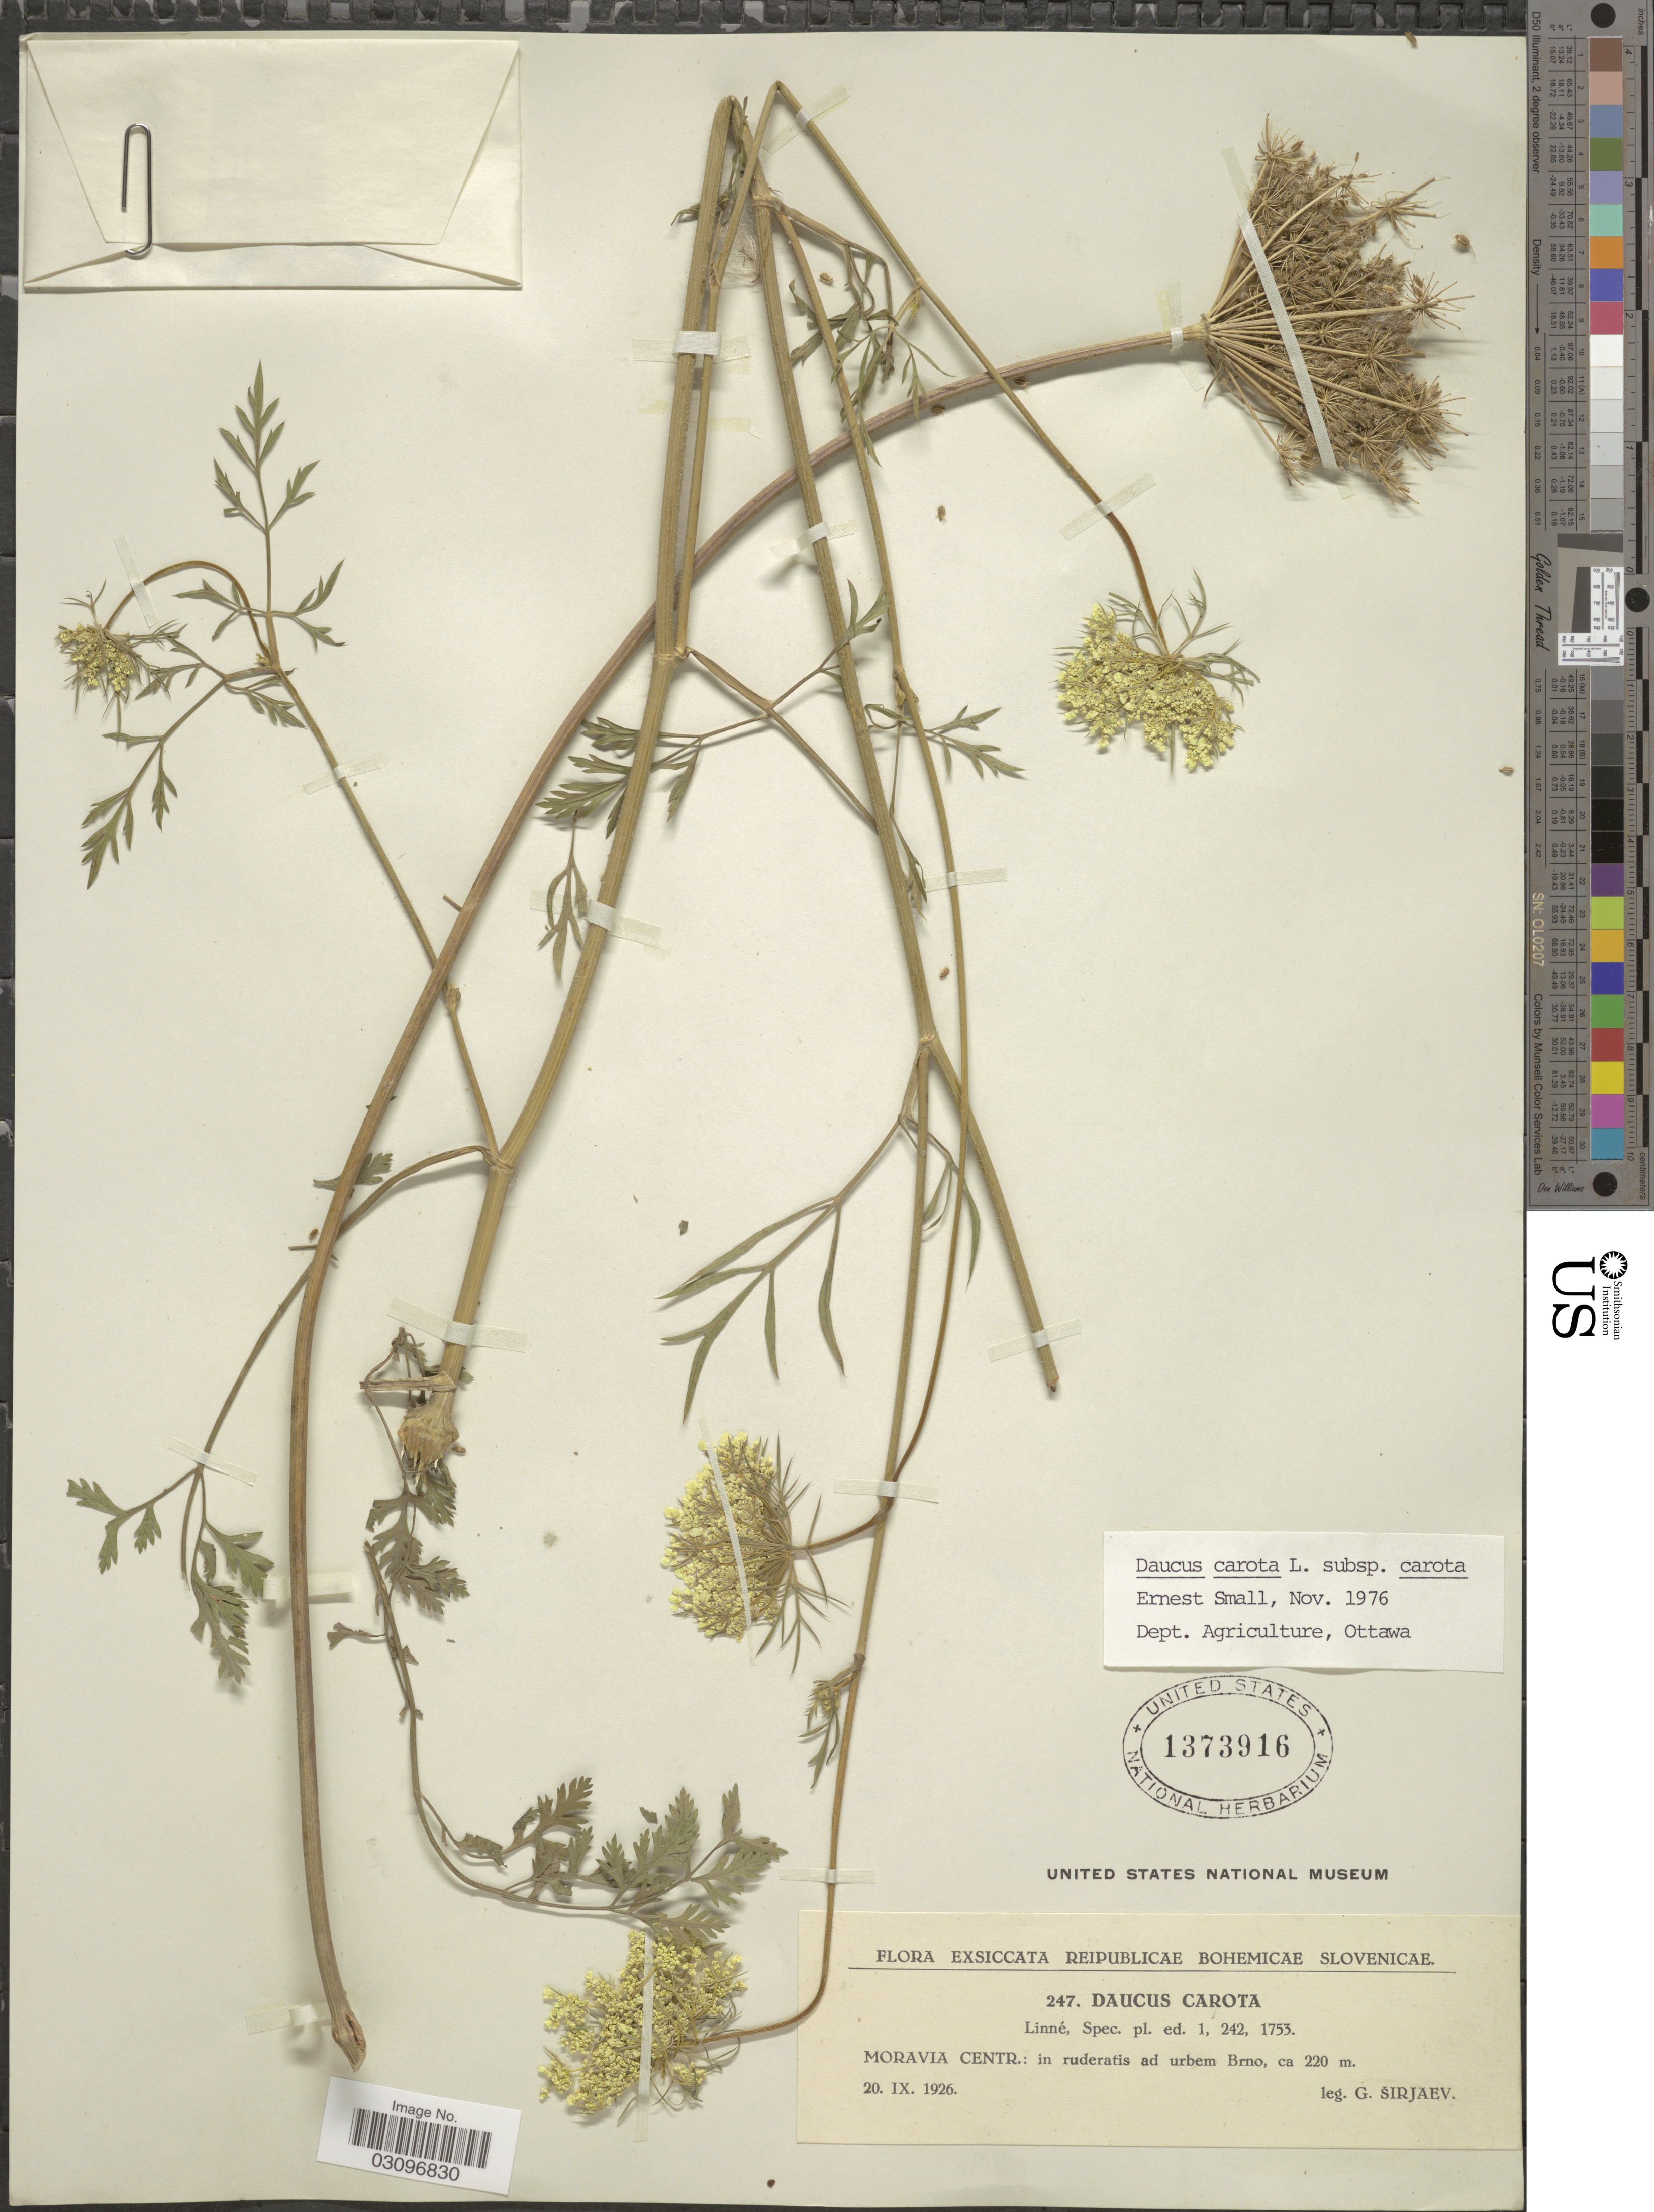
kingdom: Plantae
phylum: Tracheophyta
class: Magnoliopsida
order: Apiales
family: Apiaceae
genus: Daucus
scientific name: Daucus carota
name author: L.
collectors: G. Sirjaev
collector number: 247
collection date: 1926-09-20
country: Czechia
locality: Reipublicae Bohemicae Slovenicae. Moravia Centr.: in ruderatis ad urbem Brno.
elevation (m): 220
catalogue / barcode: US 1373916